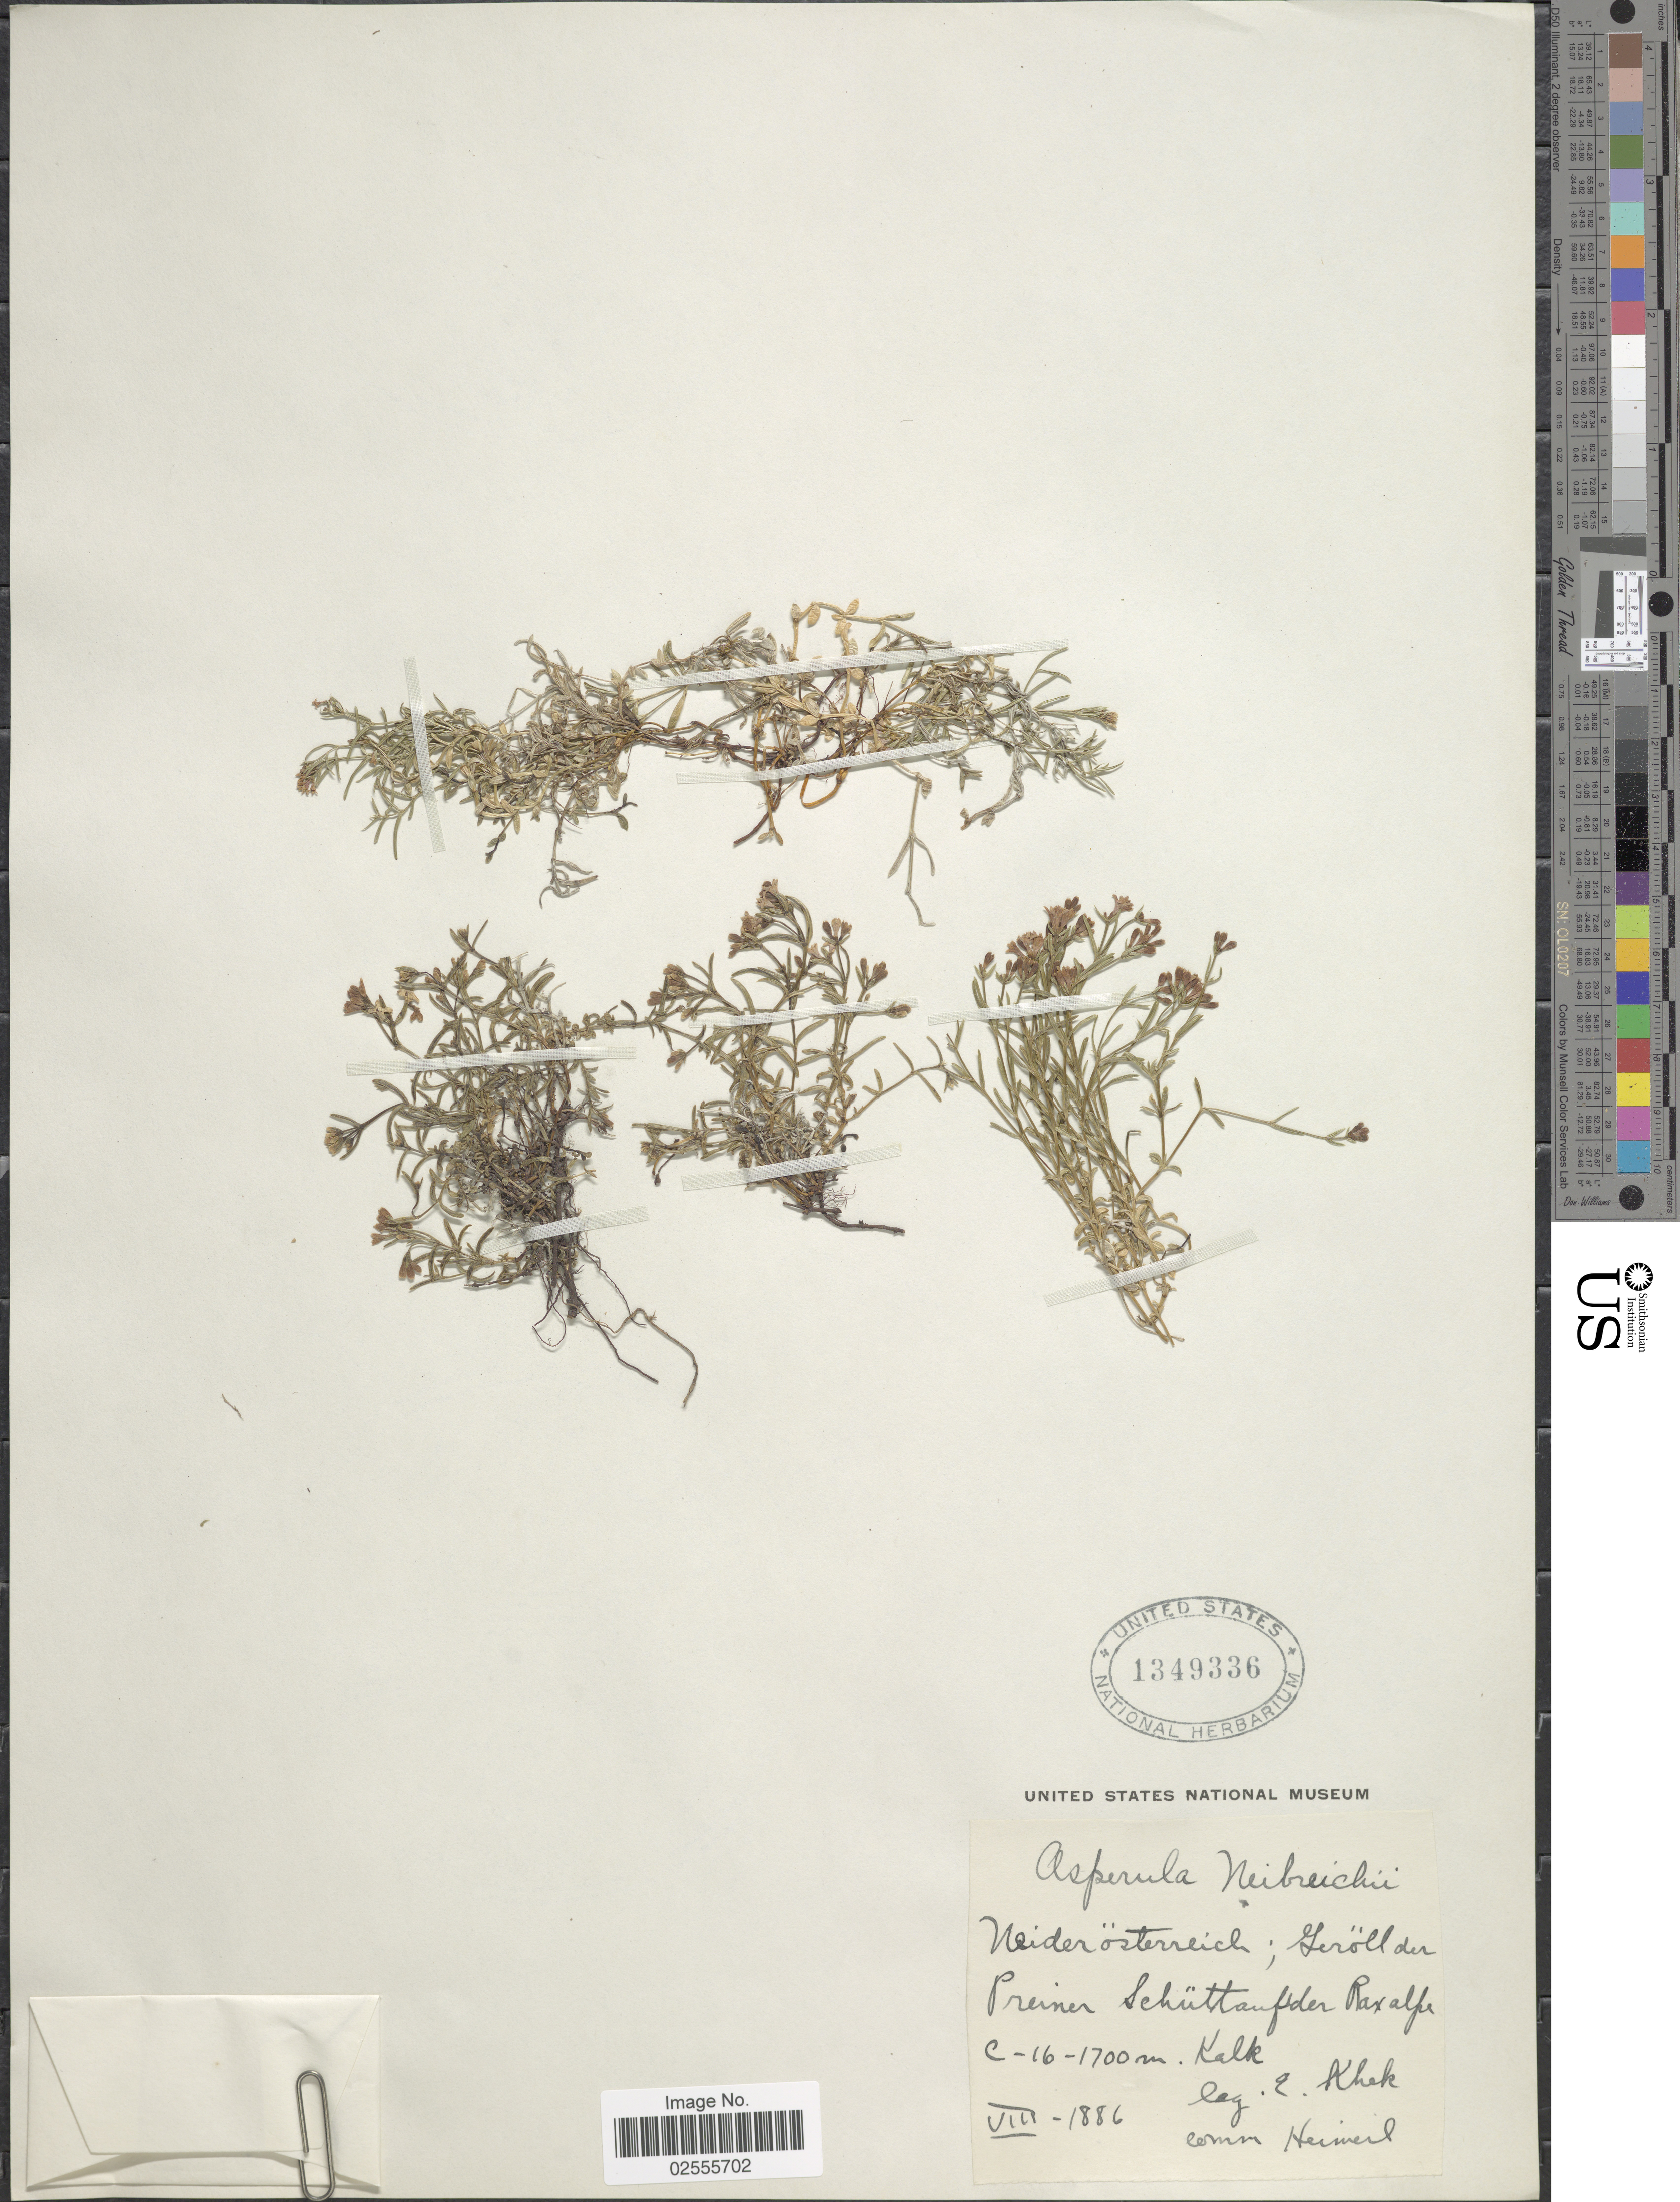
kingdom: Plantae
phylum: Tracheophyta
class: Magnoliopsida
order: Gentianales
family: Rubiaceae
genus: Asperula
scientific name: Asperula neilreichii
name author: Beck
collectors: E. J. Khek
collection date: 1886-08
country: Austria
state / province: Niederosterreich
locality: Gerollder Preiner Schuttanfder Raxalpe.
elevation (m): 1600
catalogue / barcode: US 1349336